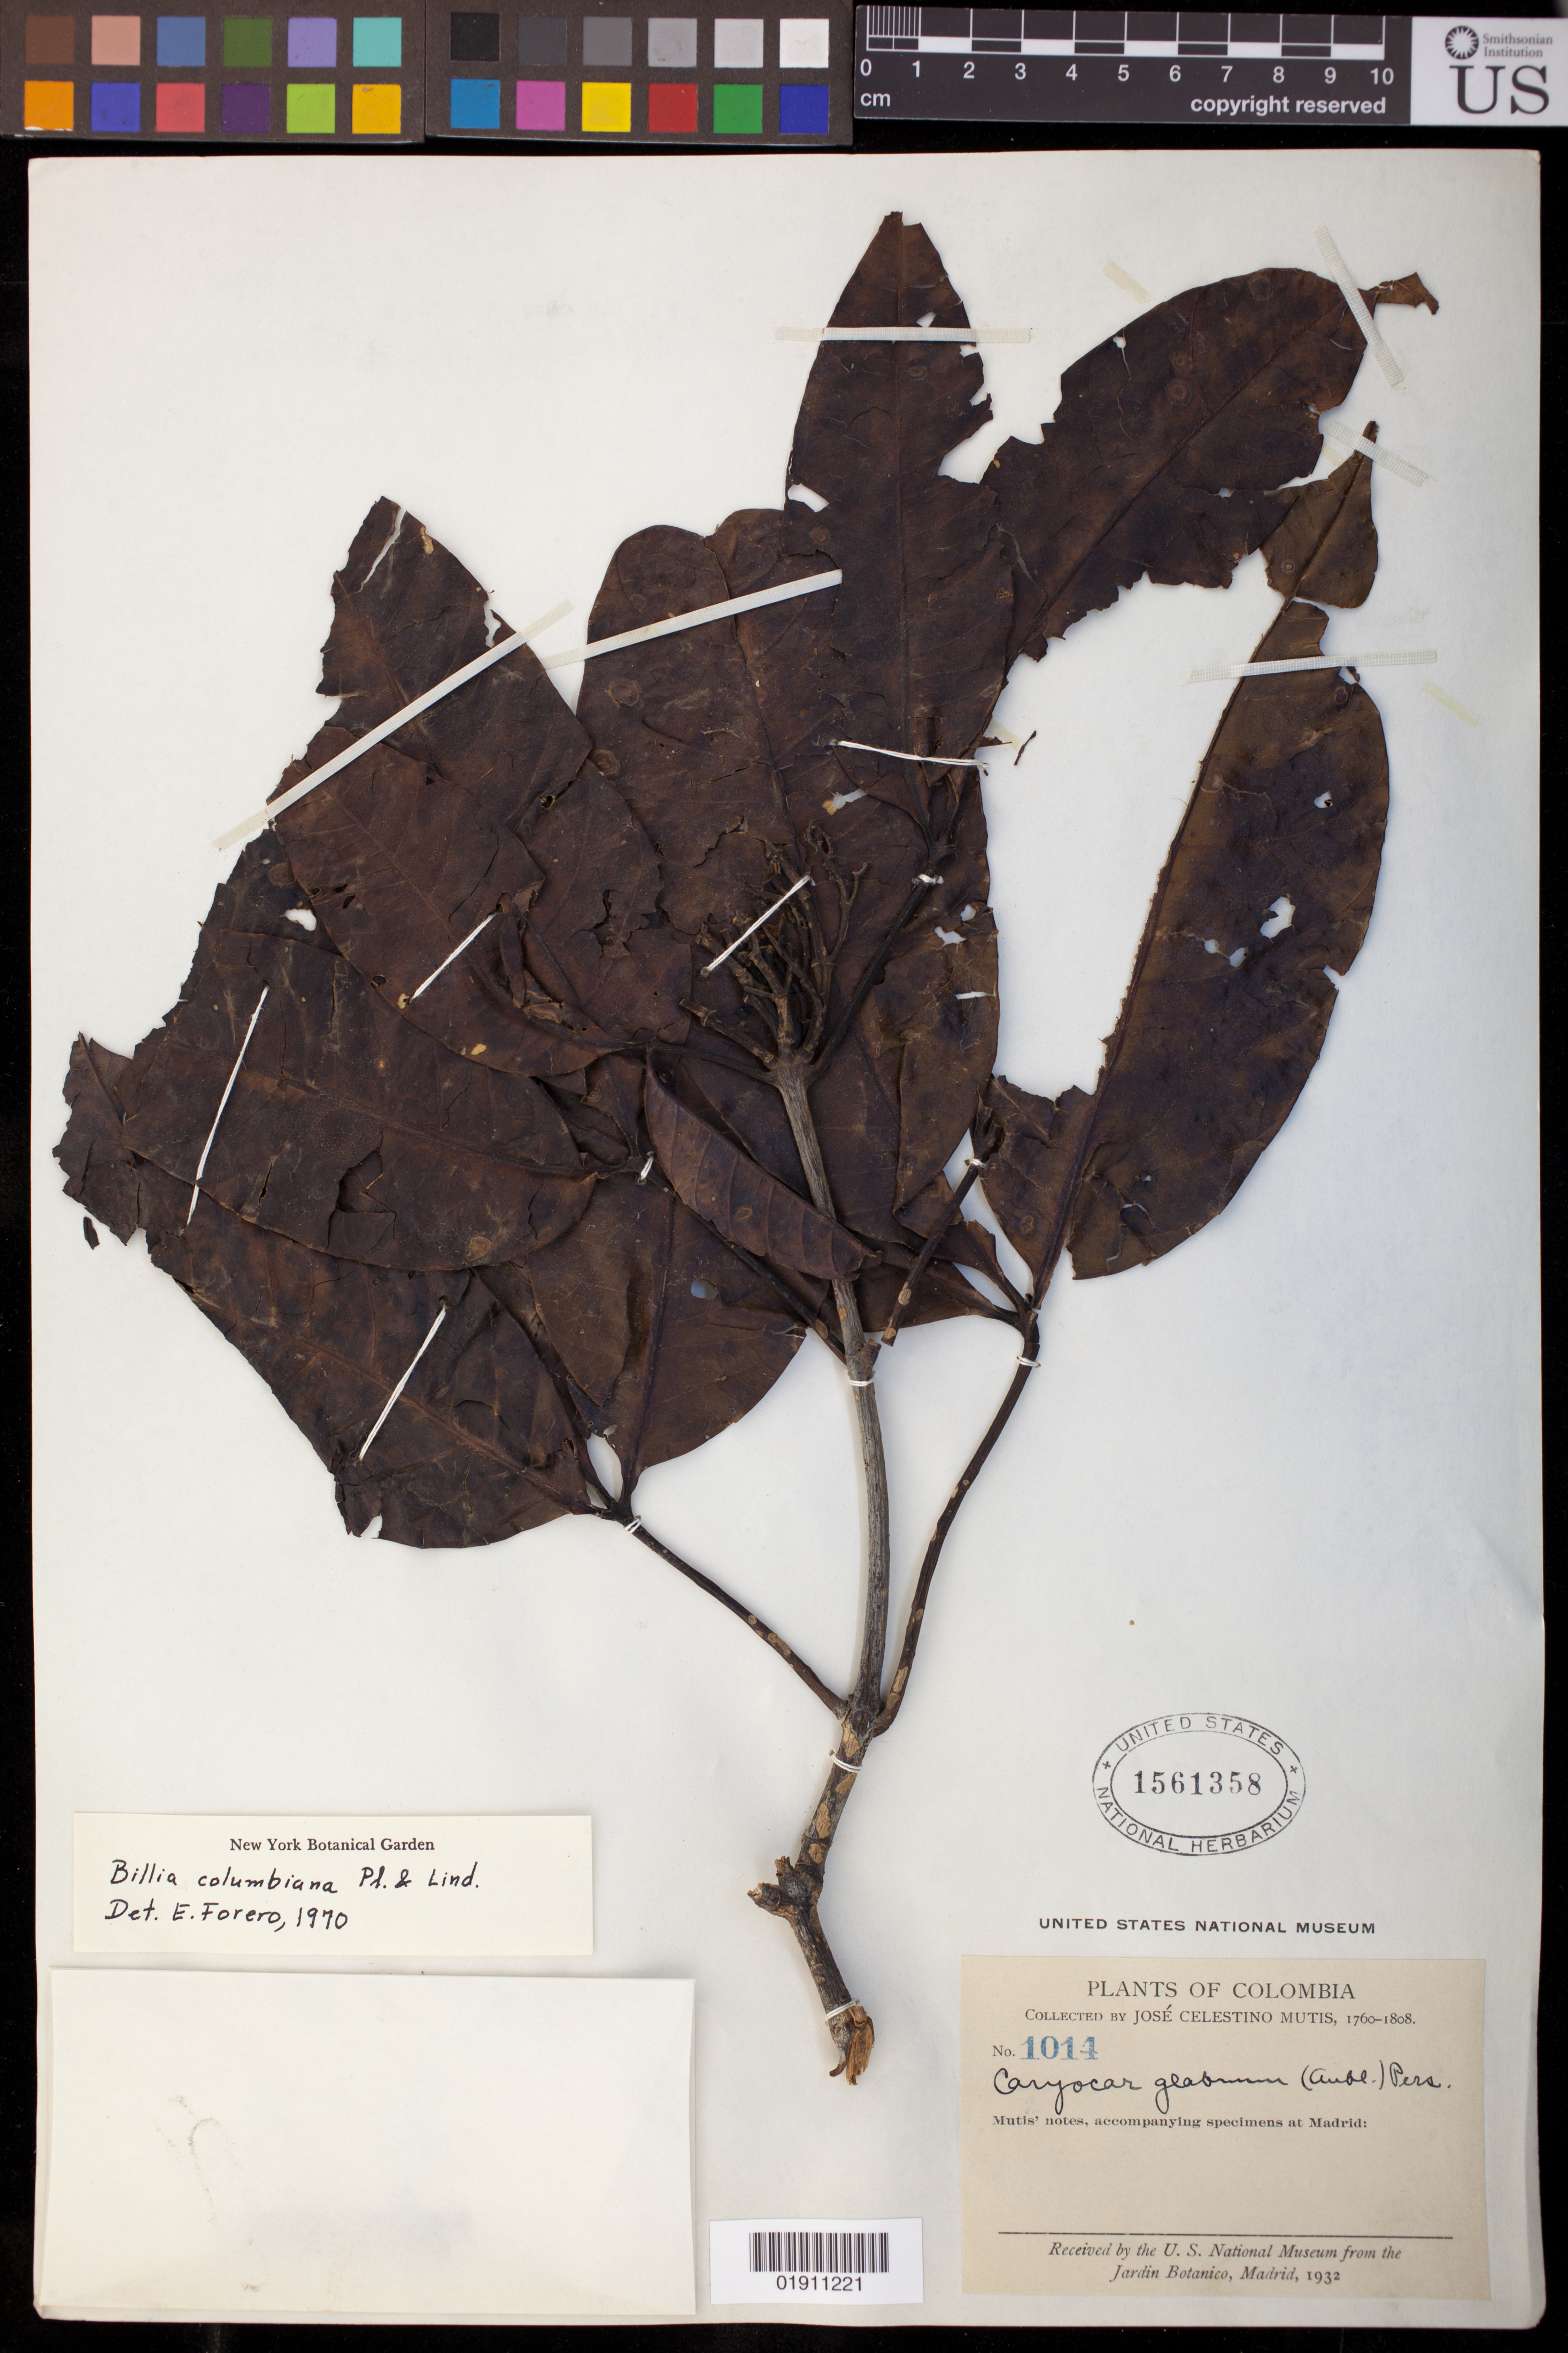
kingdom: Plantae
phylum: Tracheophyta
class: Magnoliopsida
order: Sapindales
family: Sapindaceae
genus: Billia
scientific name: Billia rosea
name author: (Planch. & Linden) C. Ulloa & P.M. Jørg.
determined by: Acevedo-Rodríguez, P., (BOT), Smithsonian Institution - National Museum of Natural History (UNITED STATES)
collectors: J. C. B. Mutis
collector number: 1014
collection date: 1760/1808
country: Colombia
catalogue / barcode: US 1561358